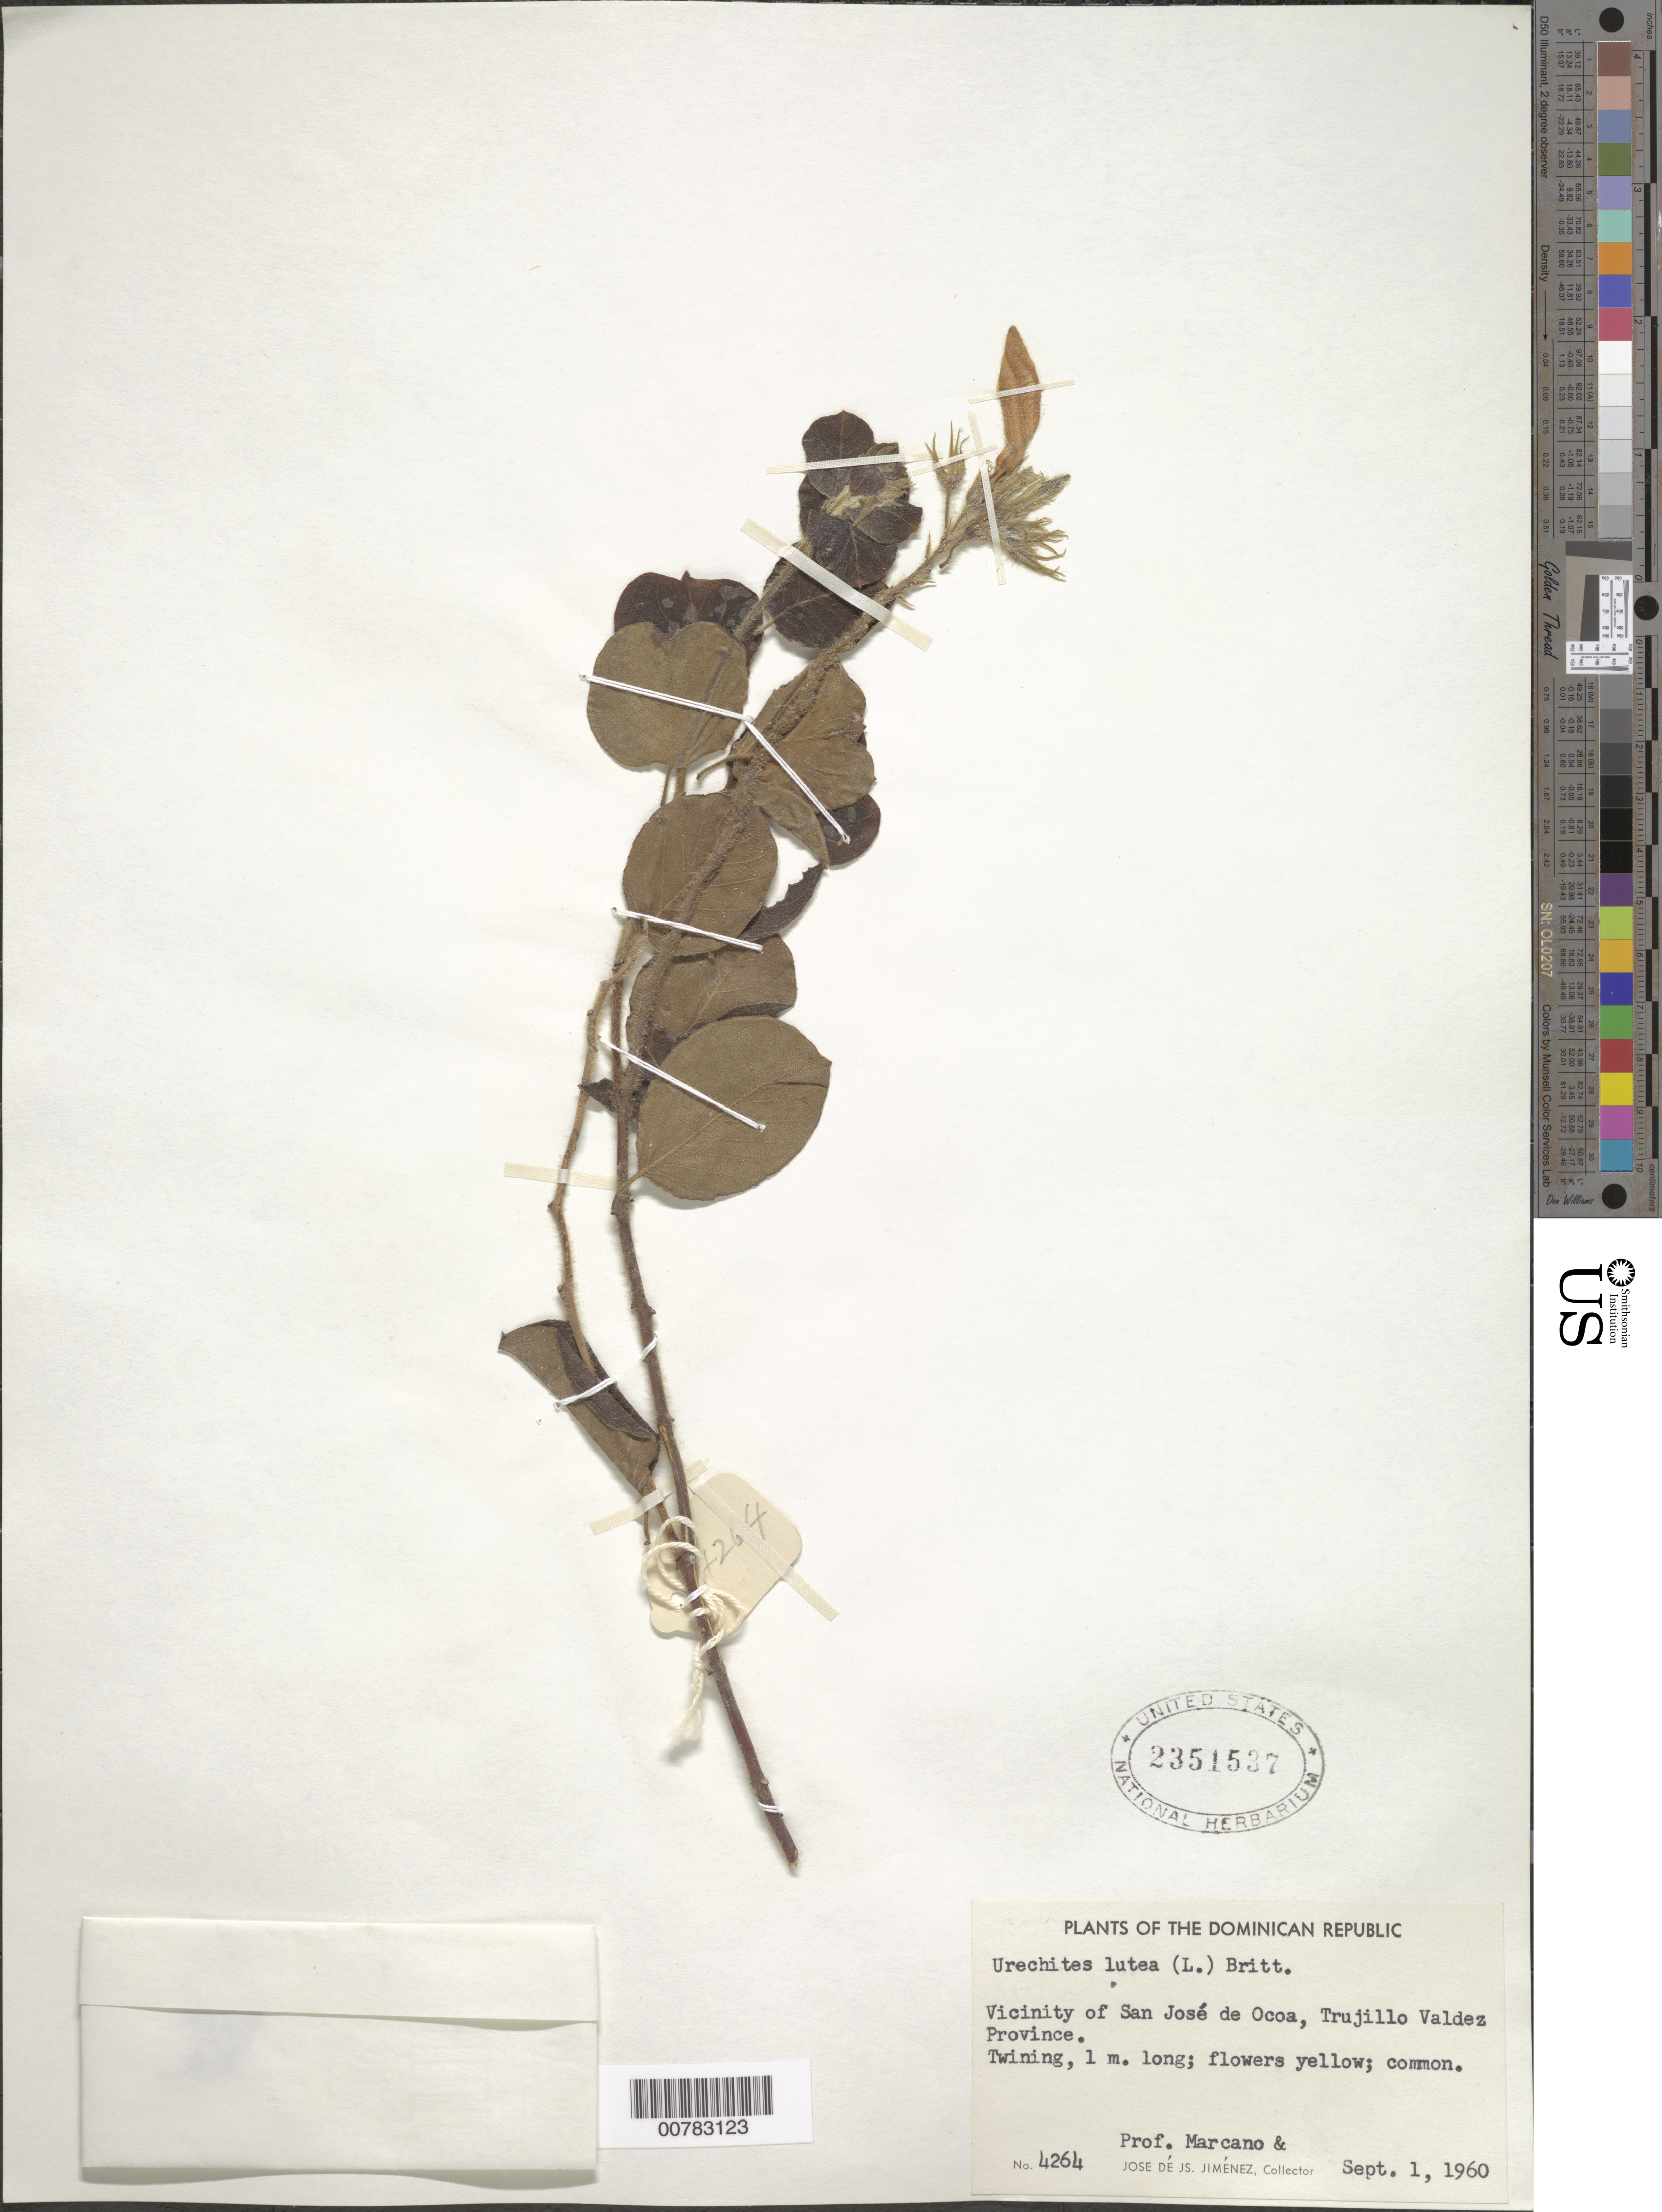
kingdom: Plantae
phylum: Tracheophyta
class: Magnoliopsida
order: Gentianales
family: Apocynaceae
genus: Pentalinon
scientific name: Pentalinon luteum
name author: (L.) B.F. Hansen & Wunderlin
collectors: E. J. Marcano F. & J. J. Jiménez Almonte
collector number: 4264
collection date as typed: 01 Sep 1960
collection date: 1960-09-01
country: Dominican Republic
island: Hispaniola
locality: Province of Trujillo Valdez ?; vicinity of San José de Ocoa.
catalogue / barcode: US 2351537